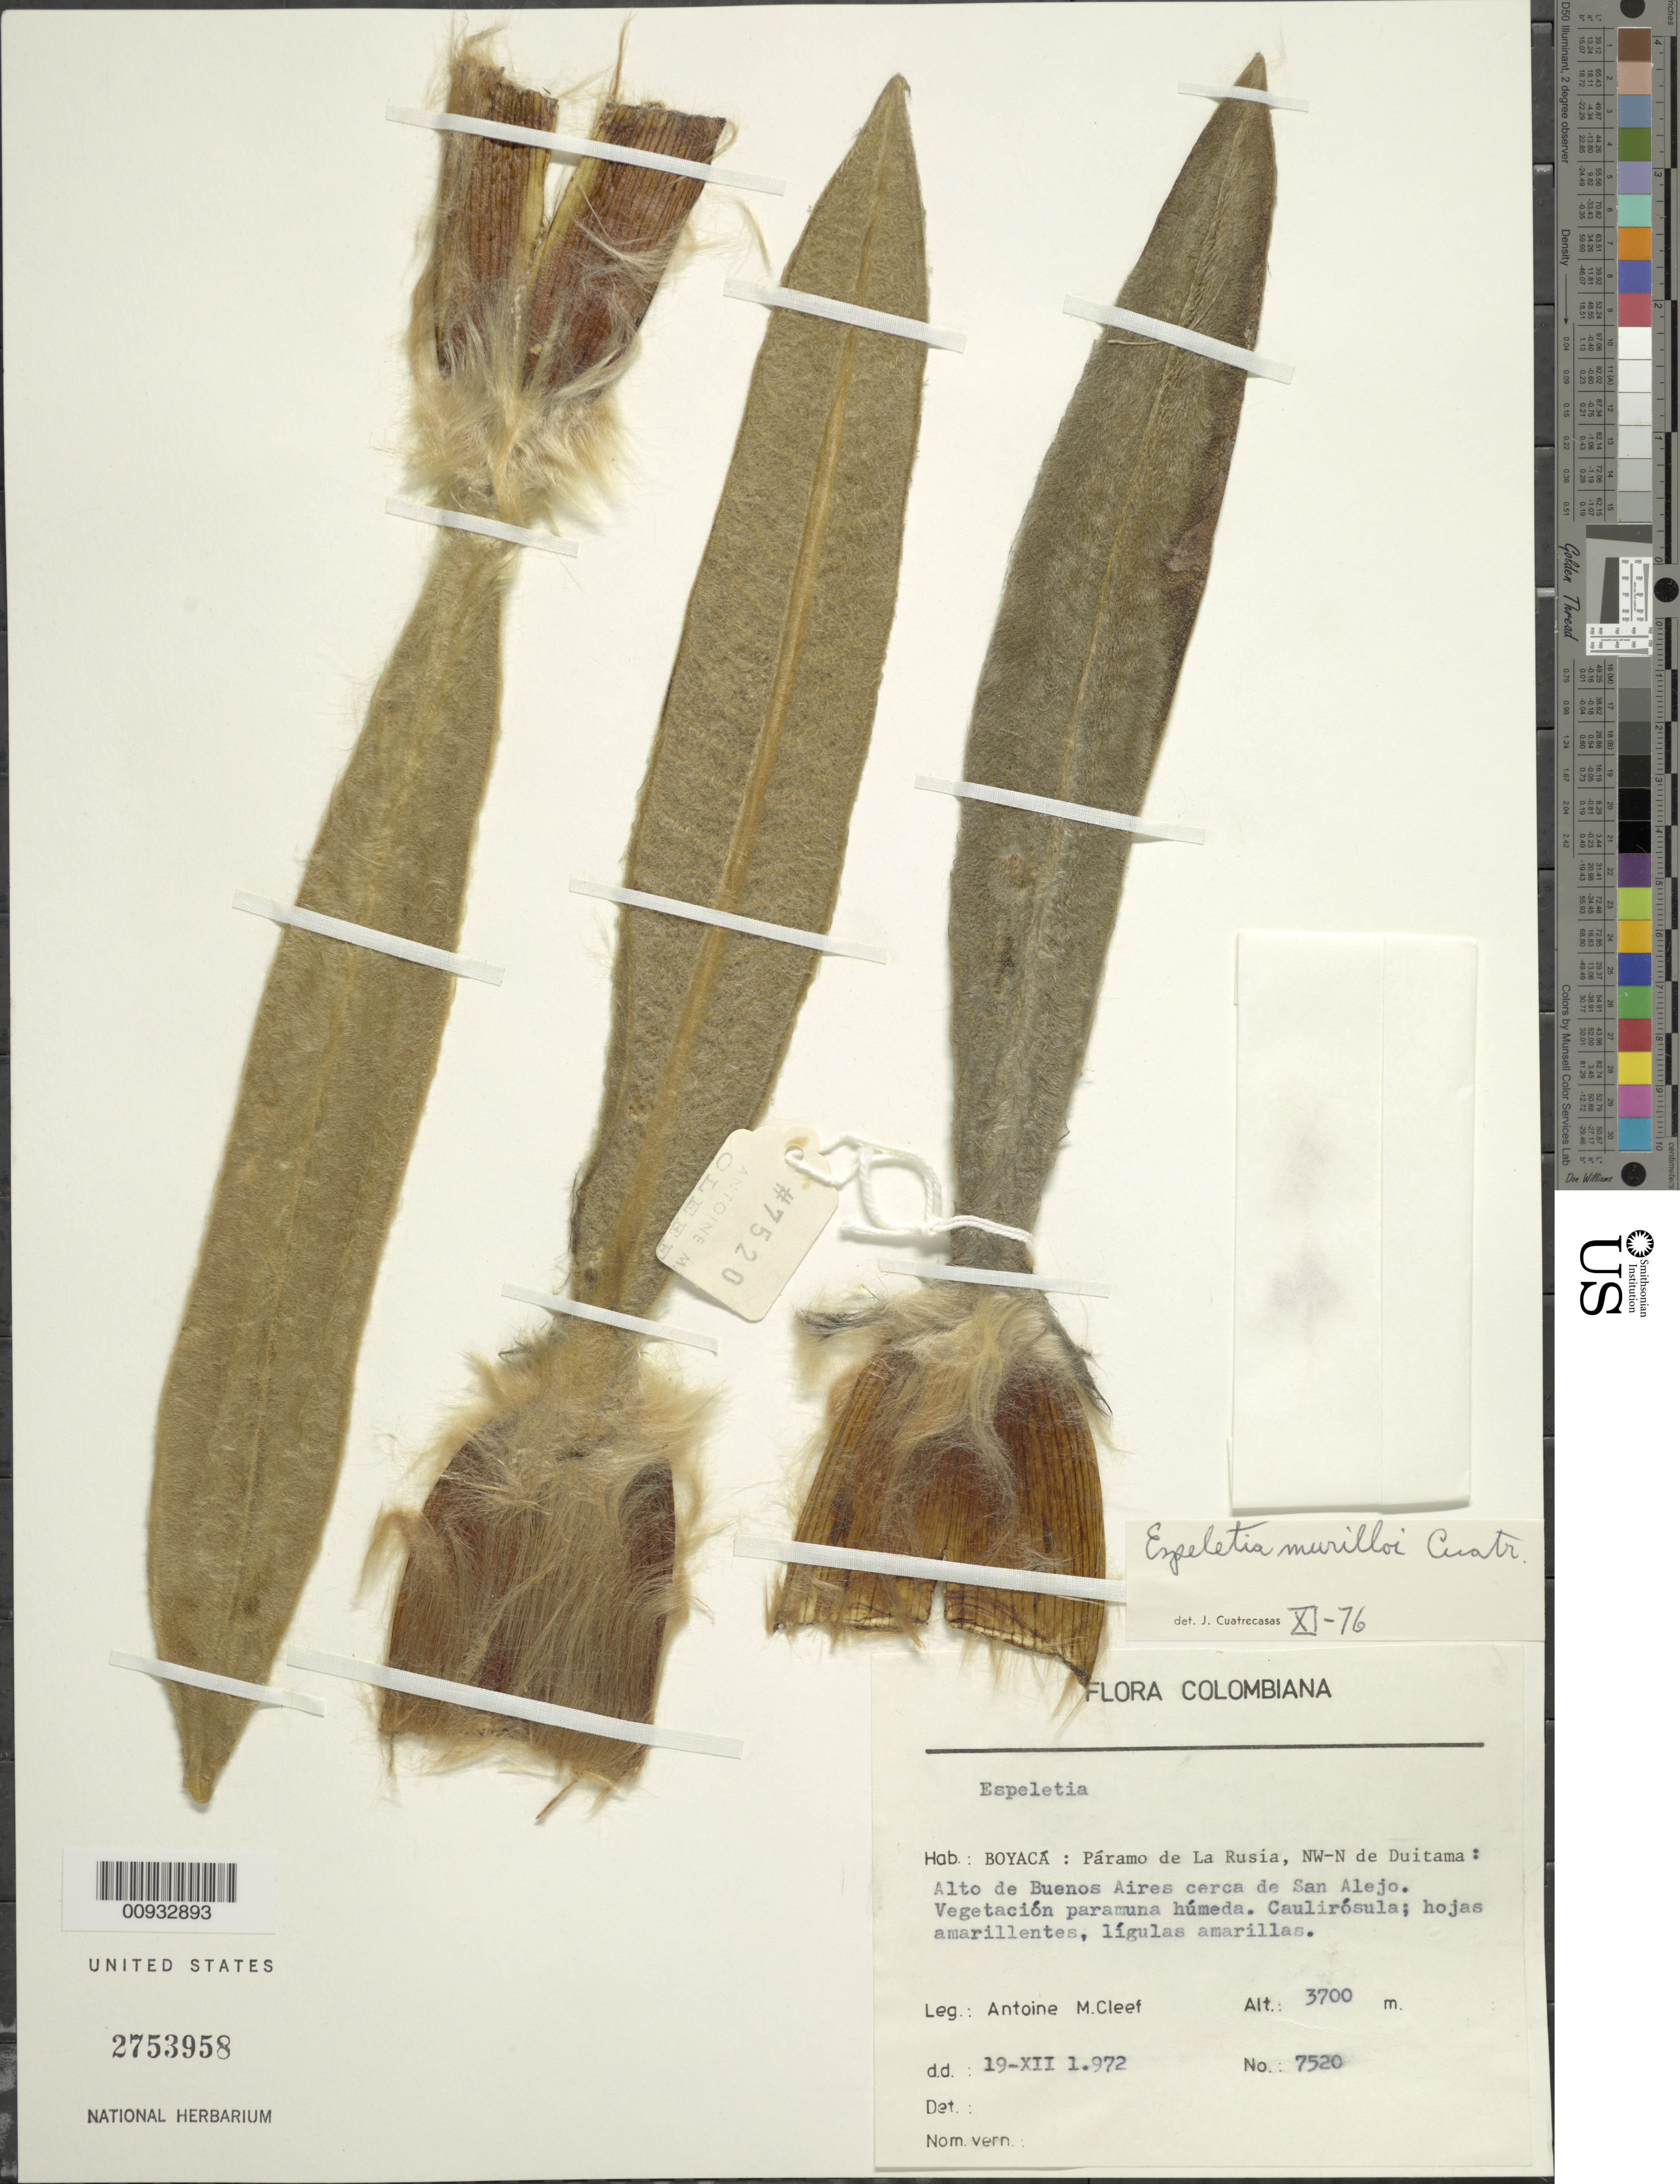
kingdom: Plantae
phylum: Tracheophyta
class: Magnoliopsida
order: Asterales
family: Asteraceae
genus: Espeletia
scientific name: Espeletia murilloi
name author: Cuatrec.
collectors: A. M. Cleef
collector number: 7520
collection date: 1972-12-19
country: Colombia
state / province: Boyacá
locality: Paramo de La Rusia, NW-N de Duitama, Alto de Buenos Aires cerca de San Alejo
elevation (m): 3700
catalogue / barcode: US 2753958